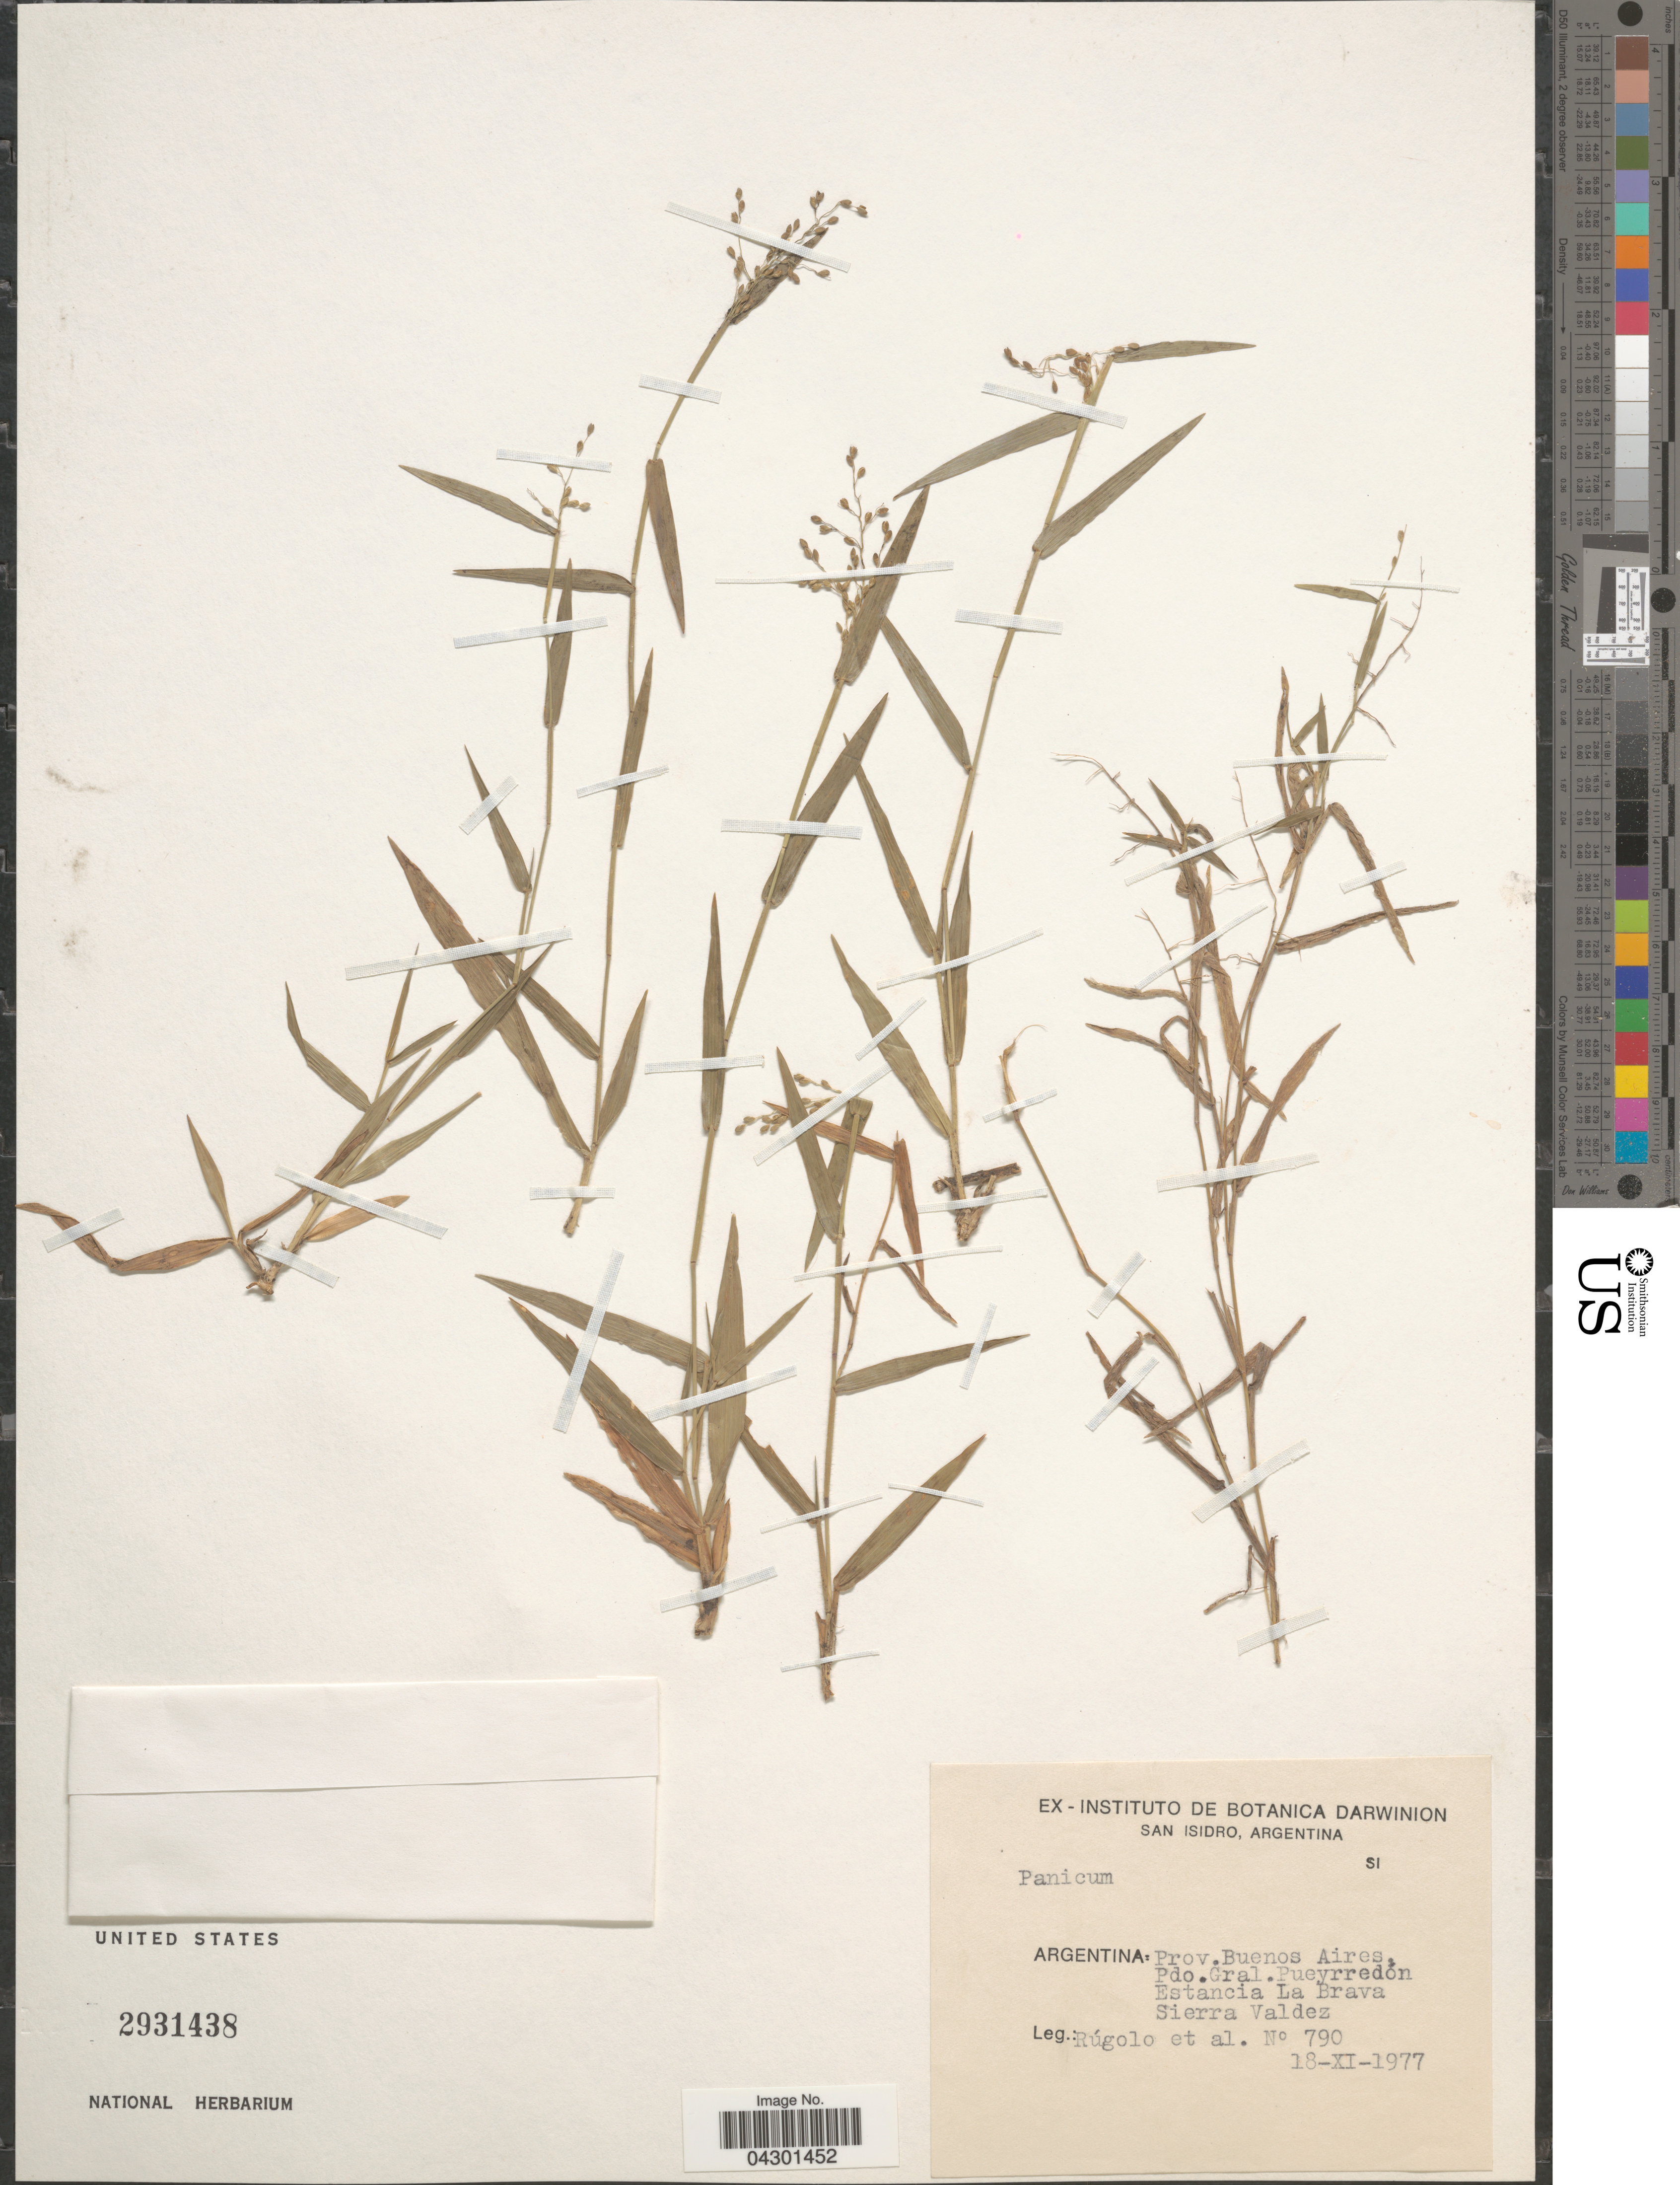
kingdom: Plantae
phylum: Tracheophyta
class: Liliopsida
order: Poales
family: Poaceae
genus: Panicum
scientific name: Panicum sp.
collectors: Rúgolo & et al.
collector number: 790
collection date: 1977-11-18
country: Argentina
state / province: Buenos Aires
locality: Pdo.Gral. Pueyrredón. Estancia La Brava. Sierra Valdez.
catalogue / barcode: US 2931438